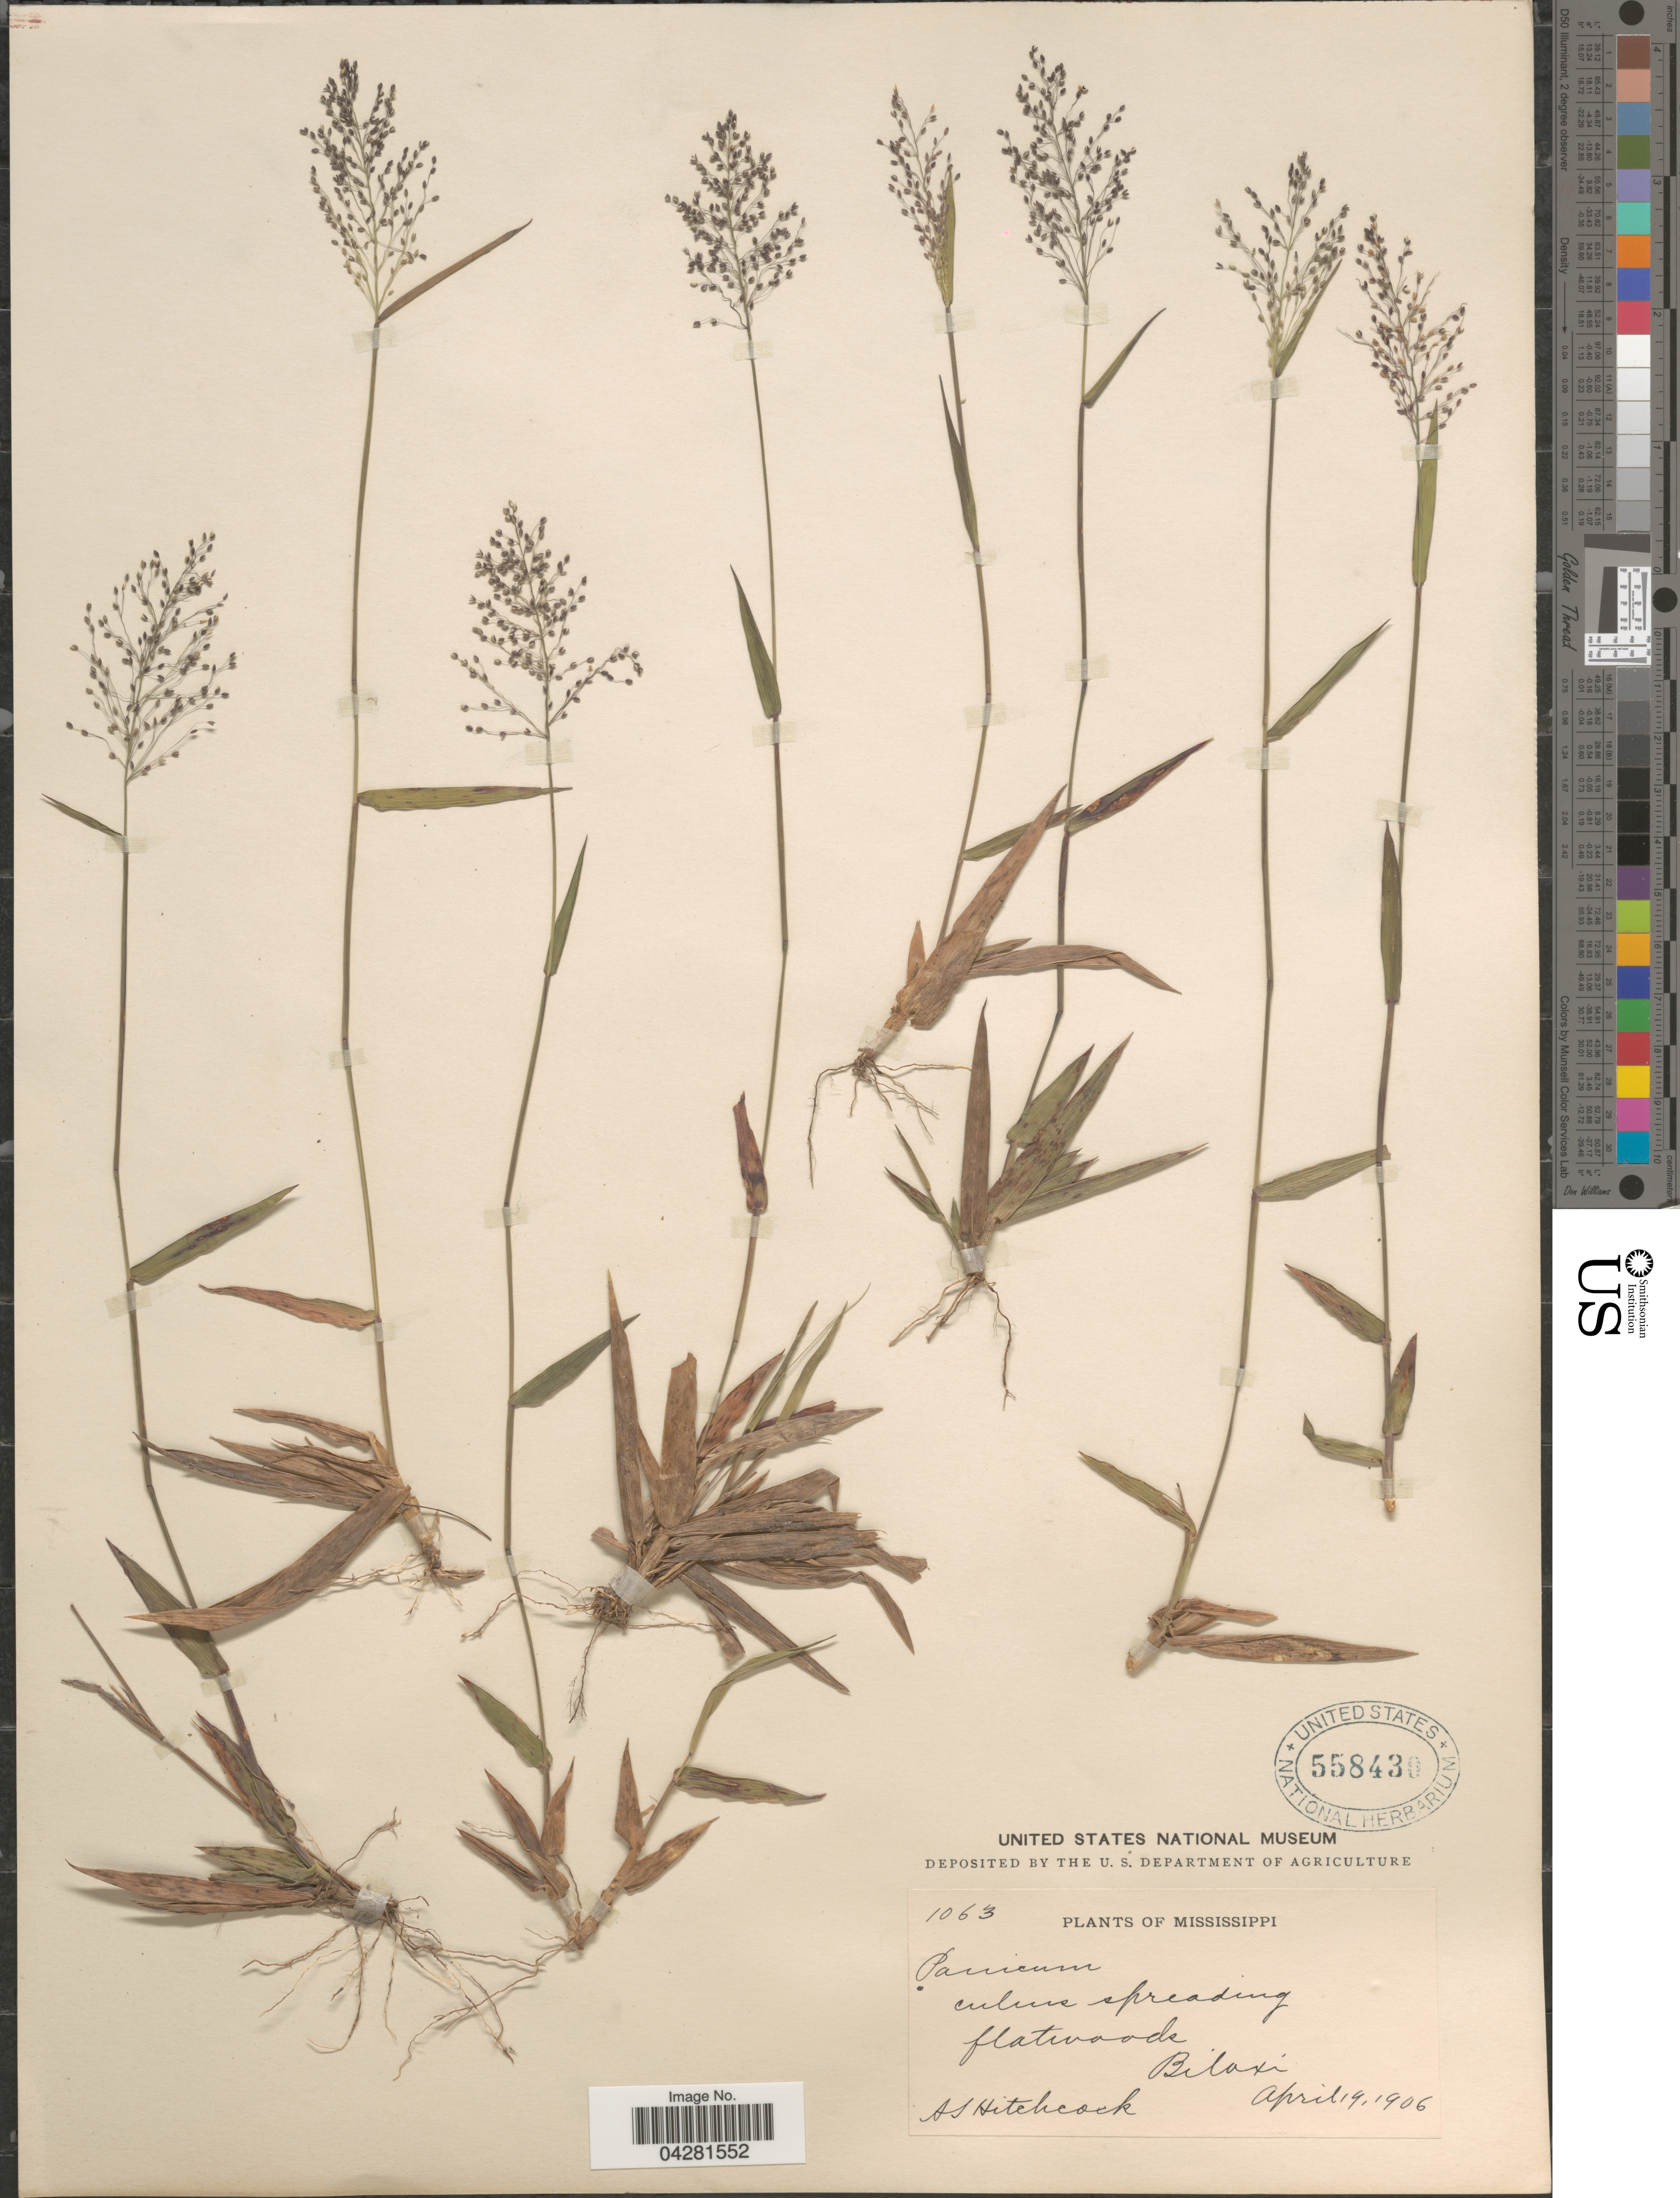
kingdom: Plantae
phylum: Tracheophyta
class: Liliopsida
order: Poales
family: Poaceae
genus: Dichanthelium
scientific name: Dichanthelium dichotomum var. unciphyllum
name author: (Trin.) Davidse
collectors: A. S. Hitchcock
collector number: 1063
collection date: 1906-04-19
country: United States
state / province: Mississippi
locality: Biloxi.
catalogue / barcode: US 558430